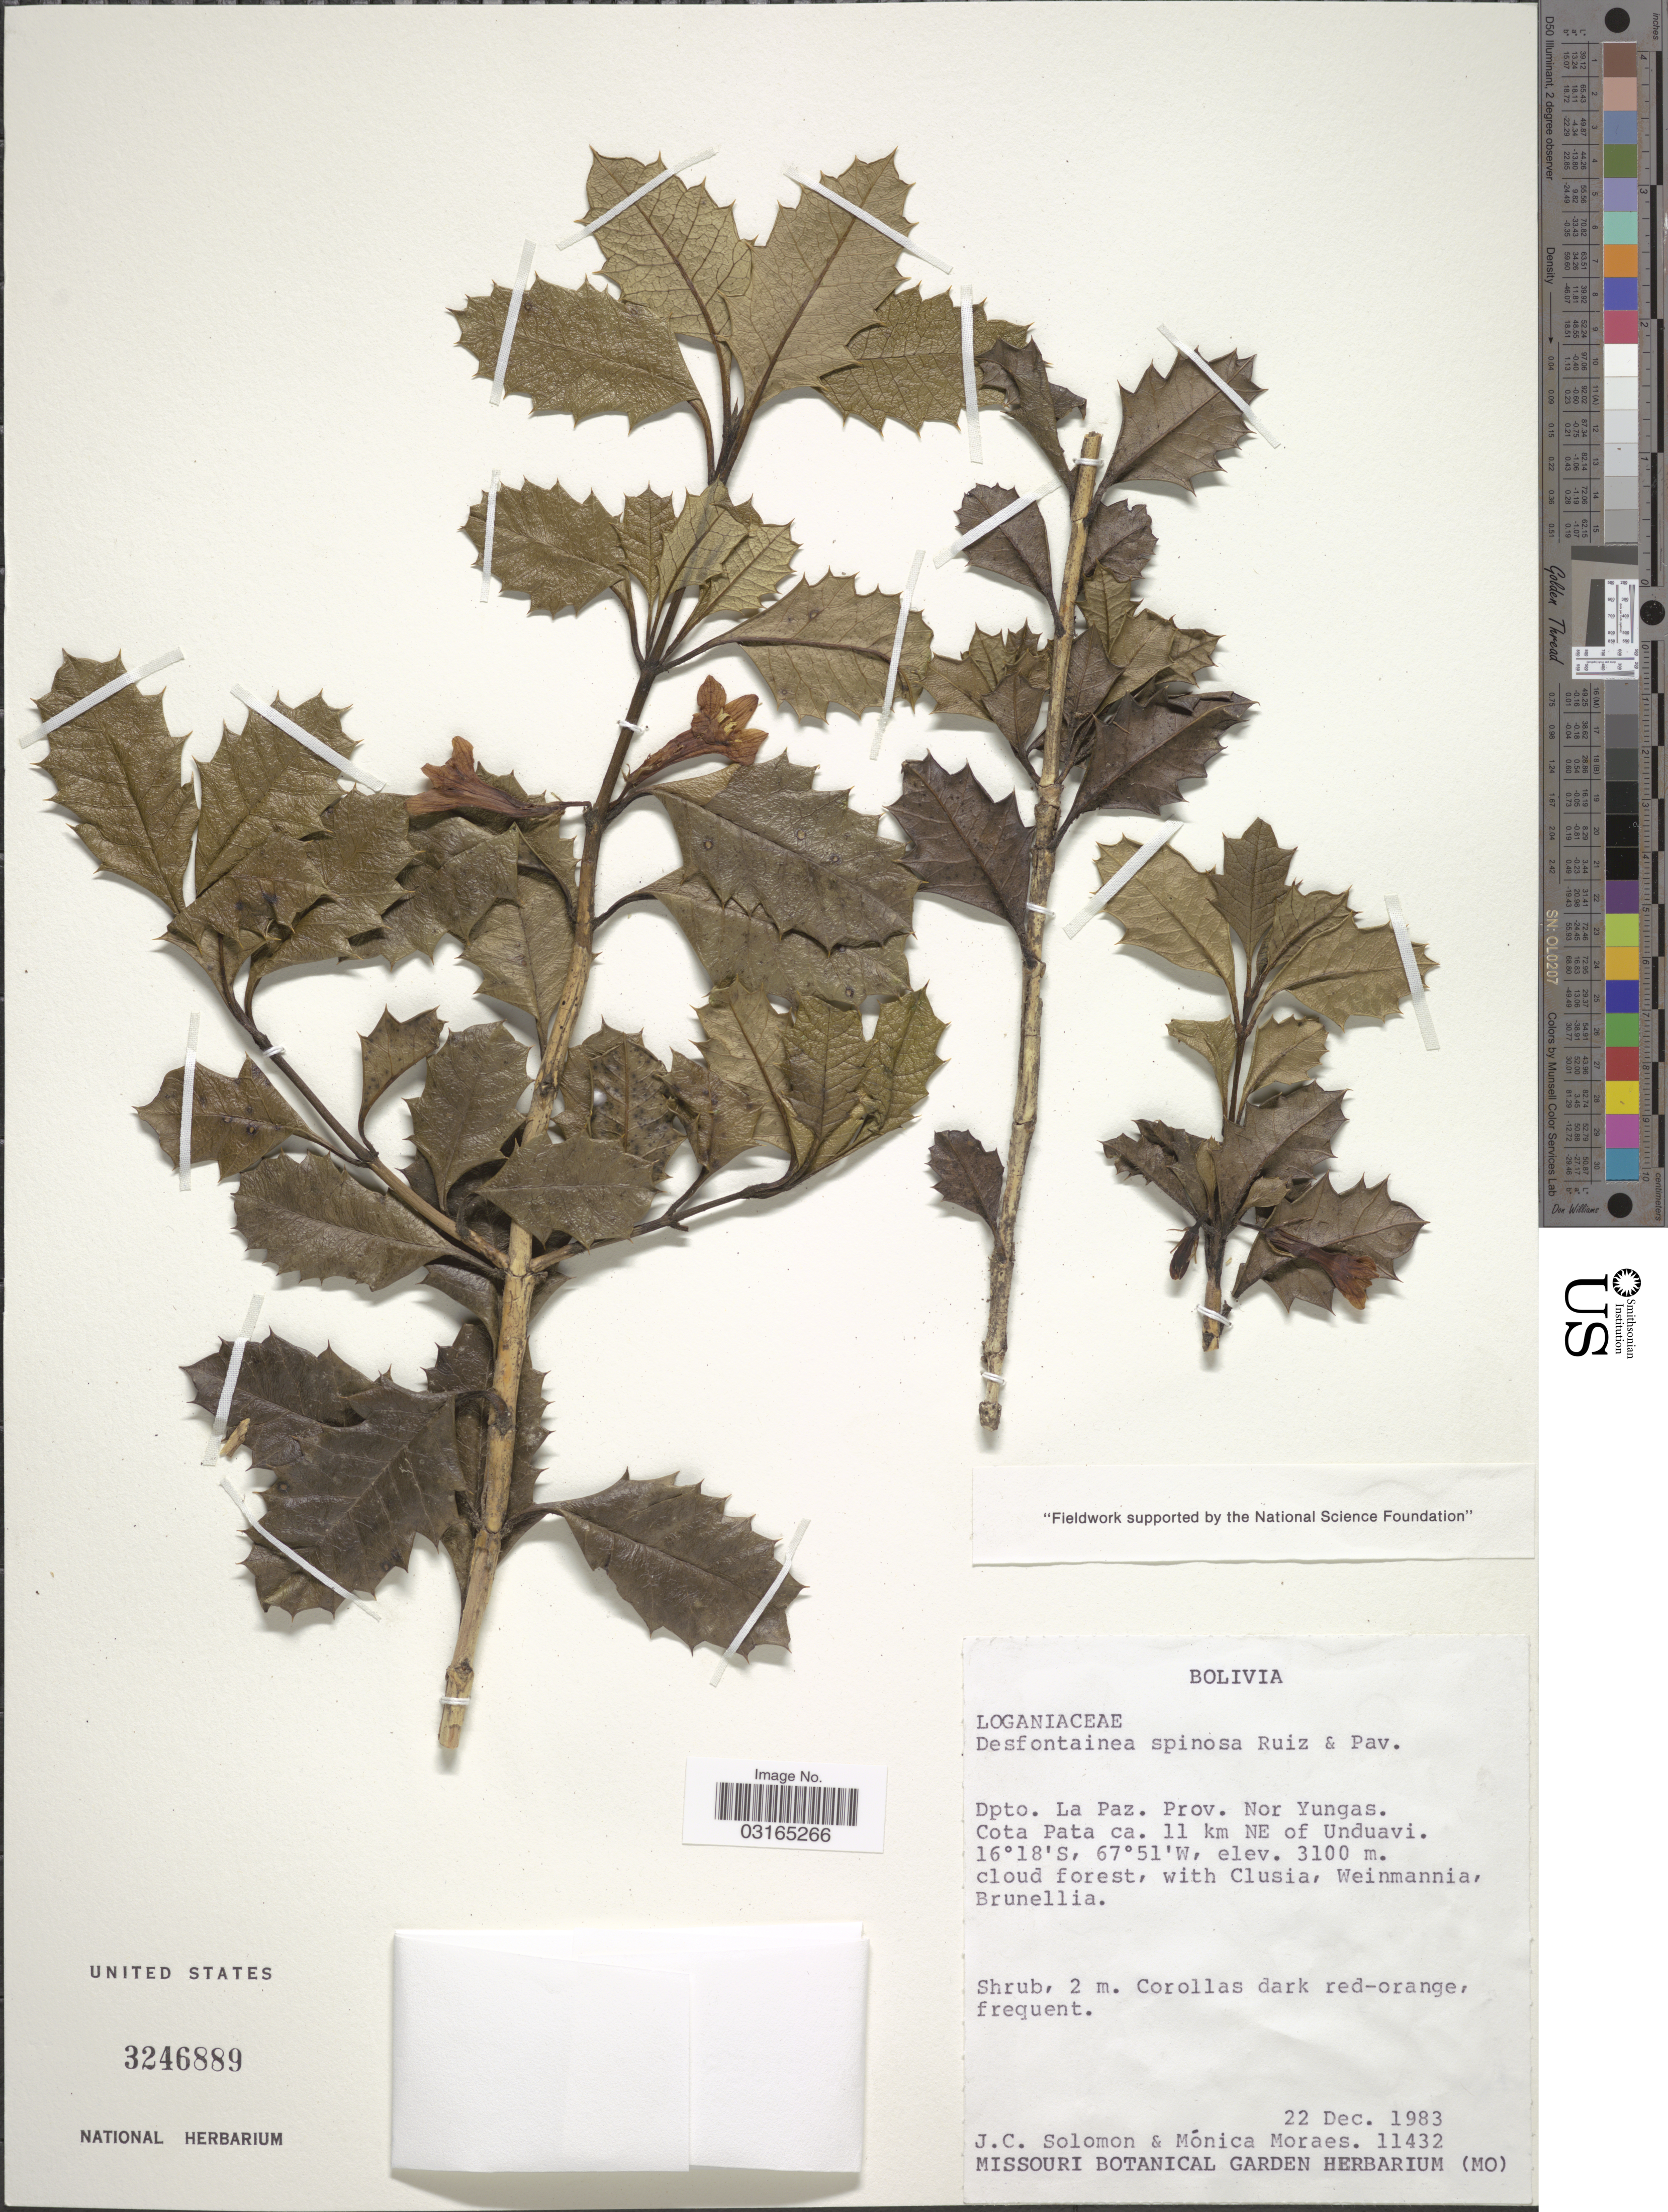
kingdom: Plantae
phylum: Tracheophyta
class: Magnoliopsida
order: Bruniales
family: Columelliaceae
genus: Desfontainia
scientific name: Desfontainia spinosa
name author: Ruiz & Pav.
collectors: J. C. Solomon & M. Moraes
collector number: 11432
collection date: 1983-12-22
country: Bolivia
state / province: La Paz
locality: Dpto. La Paz. Prov. Nor Yungas. Cota Pata ca. 11 km NE of Unduavi.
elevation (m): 3100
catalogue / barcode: US 3246889